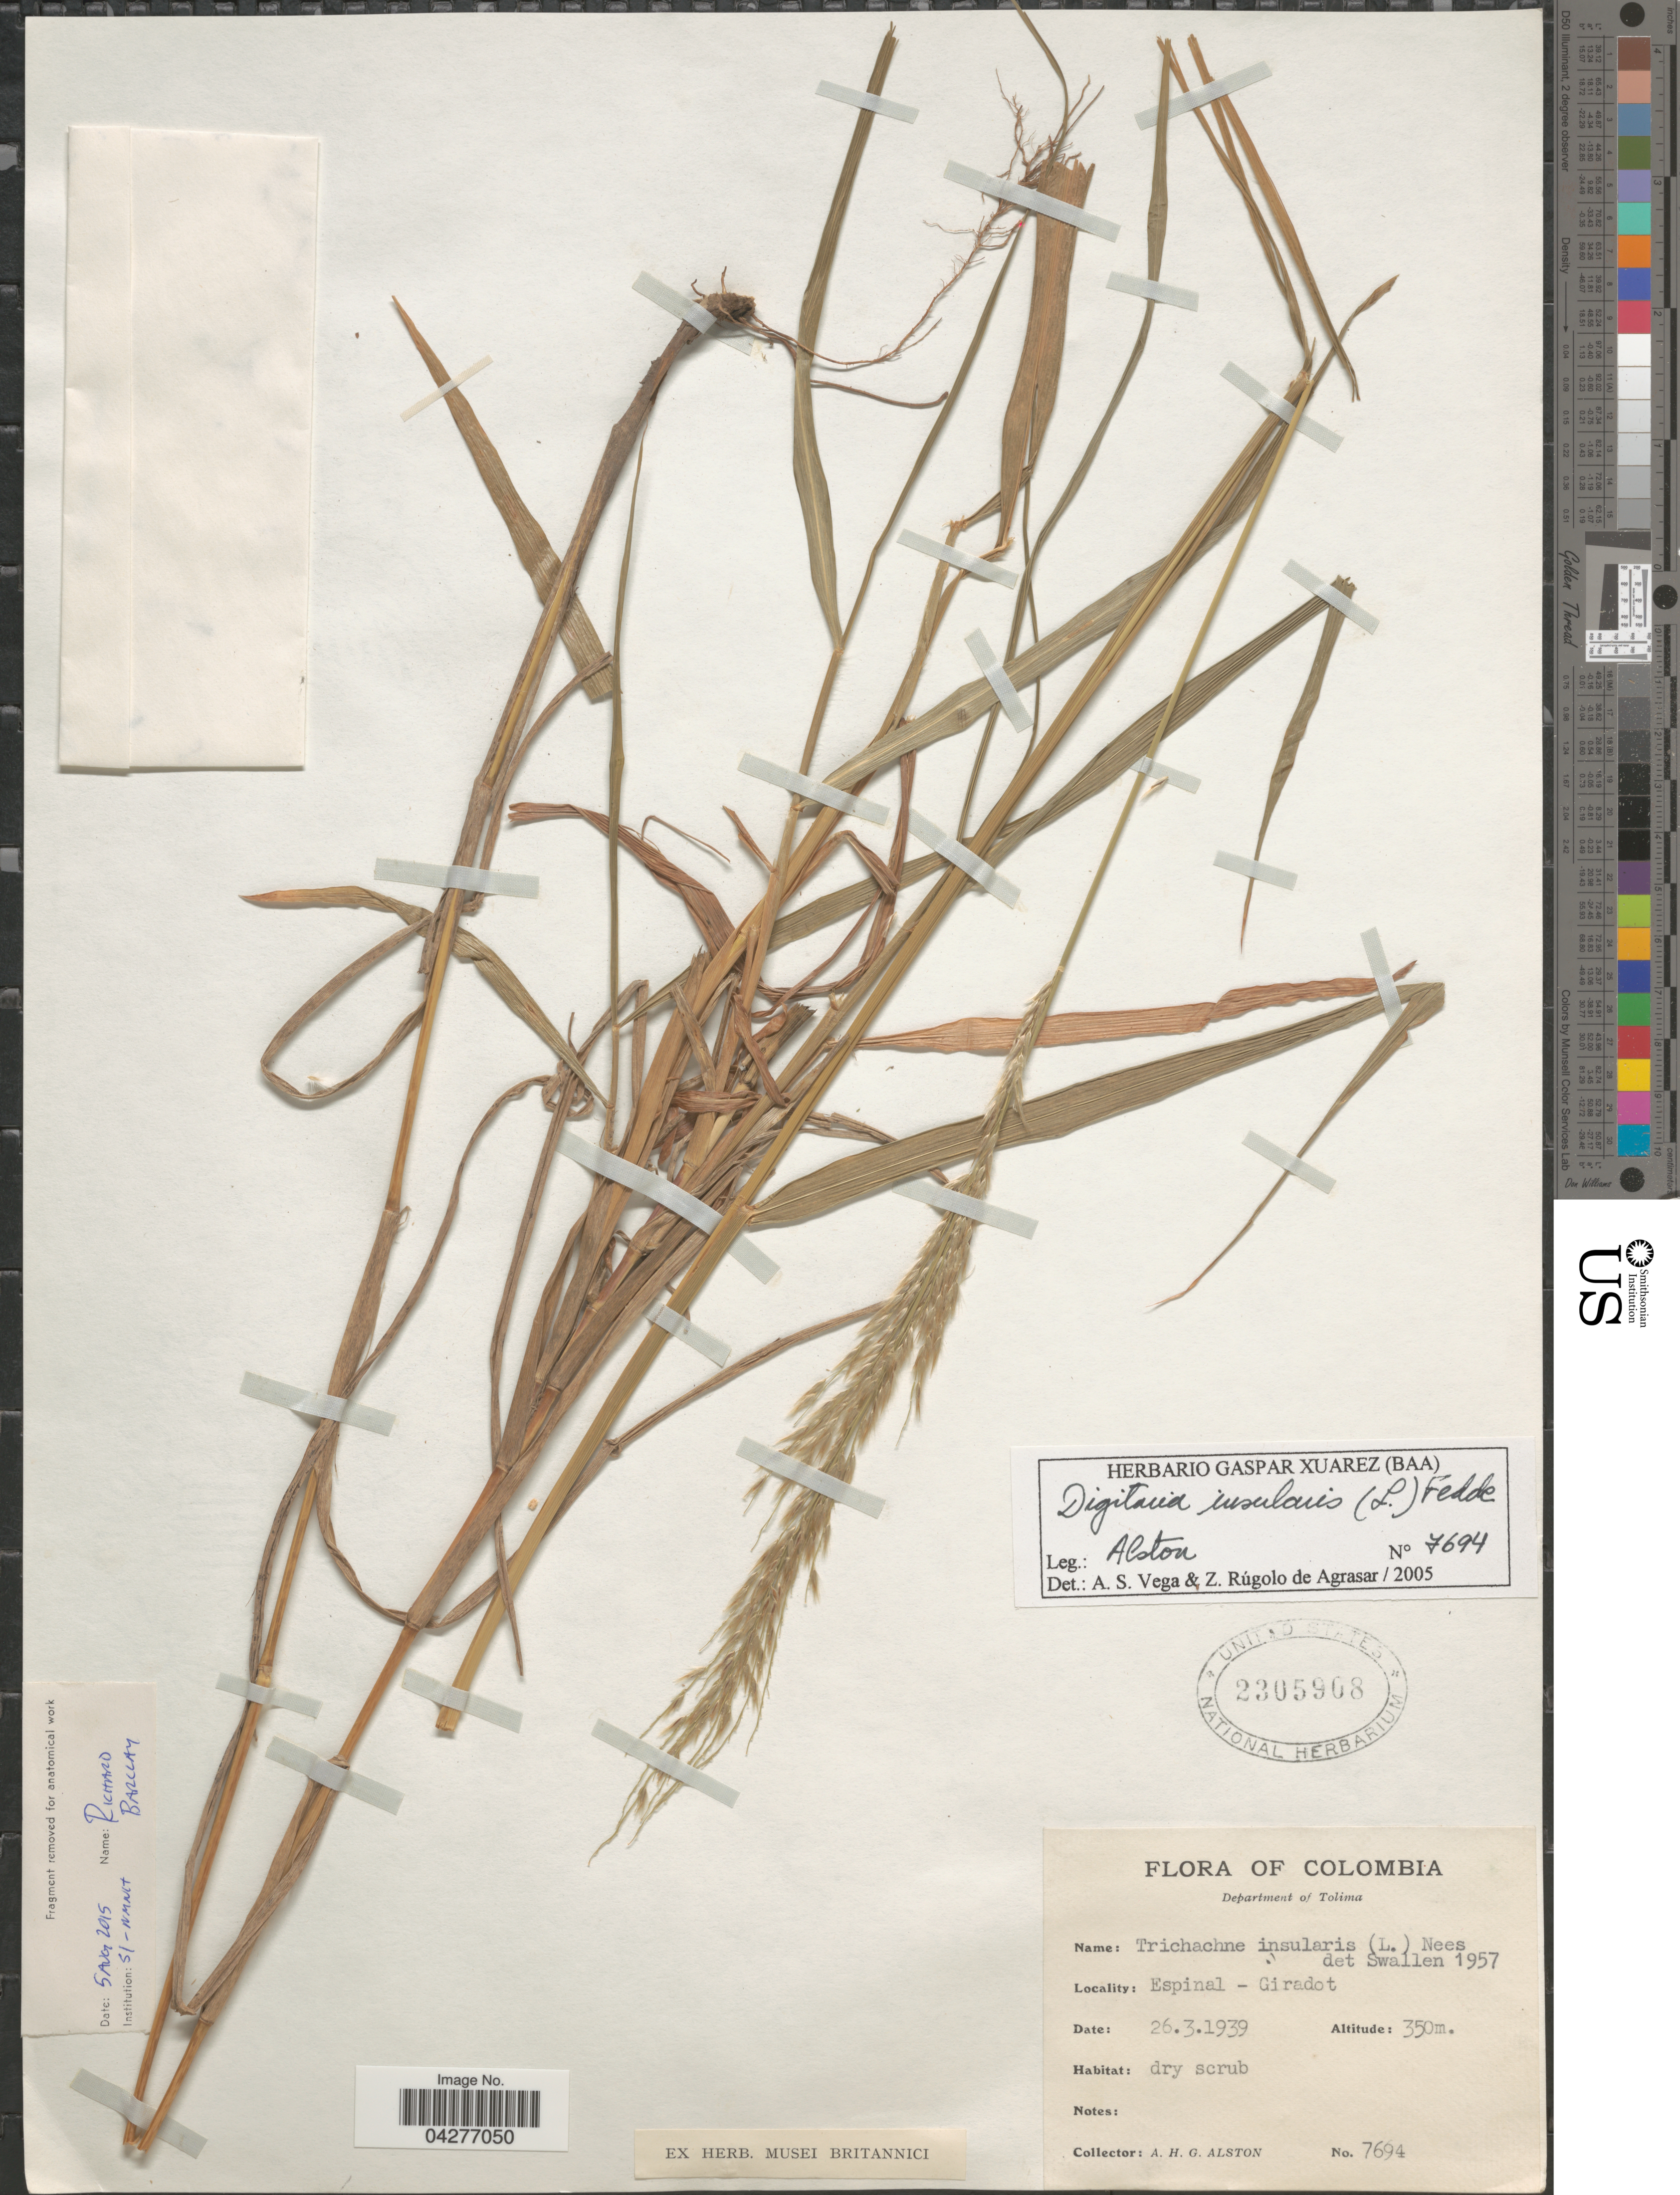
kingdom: Plantae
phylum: Tracheophyta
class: Liliopsida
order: Poales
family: Poaceae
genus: Digitaria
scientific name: Digitaria insularis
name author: (L.) Fedde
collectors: A. H. Alston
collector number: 7694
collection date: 1939-03-26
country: Colombia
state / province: Tolima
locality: Department of Tolima. Espinal-Giradot.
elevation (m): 350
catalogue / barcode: US 2305908